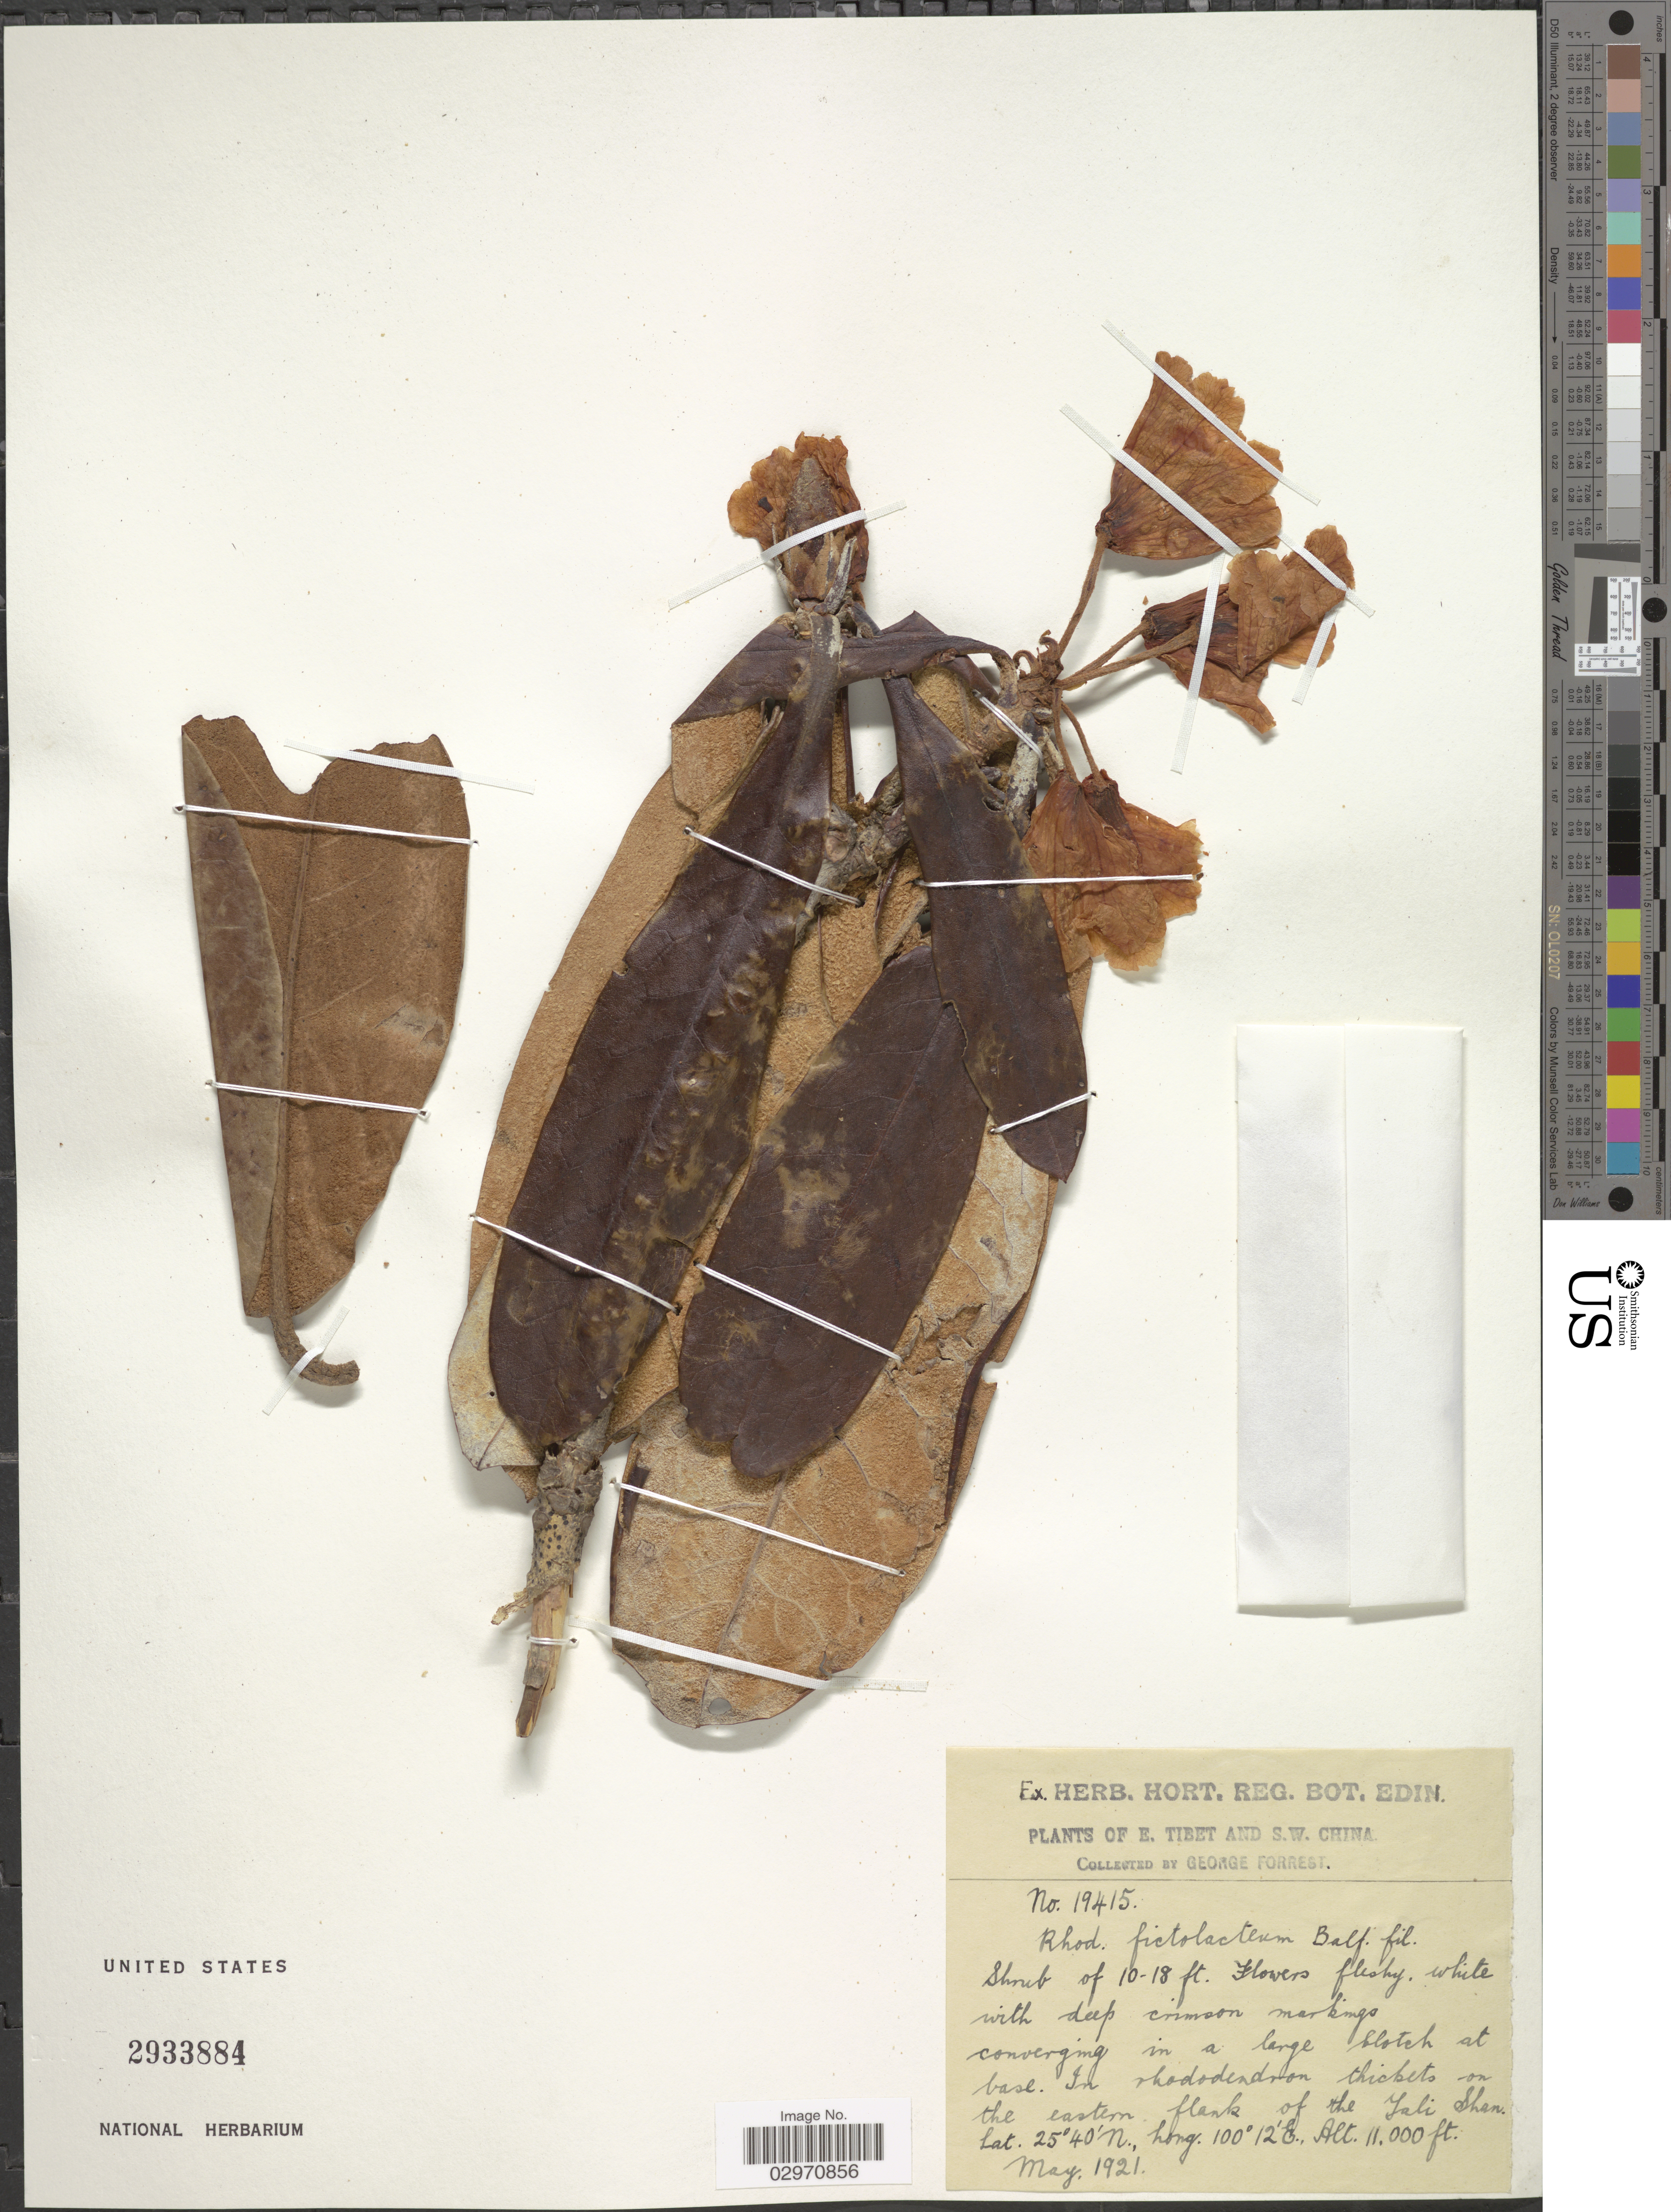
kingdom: Plantae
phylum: Tracheophyta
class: Magnoliopsida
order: Ericales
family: Ericaceae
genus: Rhododendron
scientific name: Rhododendron fictolacteum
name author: Balf. f.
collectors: G. Forrest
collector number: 19415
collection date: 1921-05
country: China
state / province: Xizang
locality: E. Tibet and S.W. China. On the eastern flank of the Tali [interpreted] Shan.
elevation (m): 3353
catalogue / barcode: US 2933884